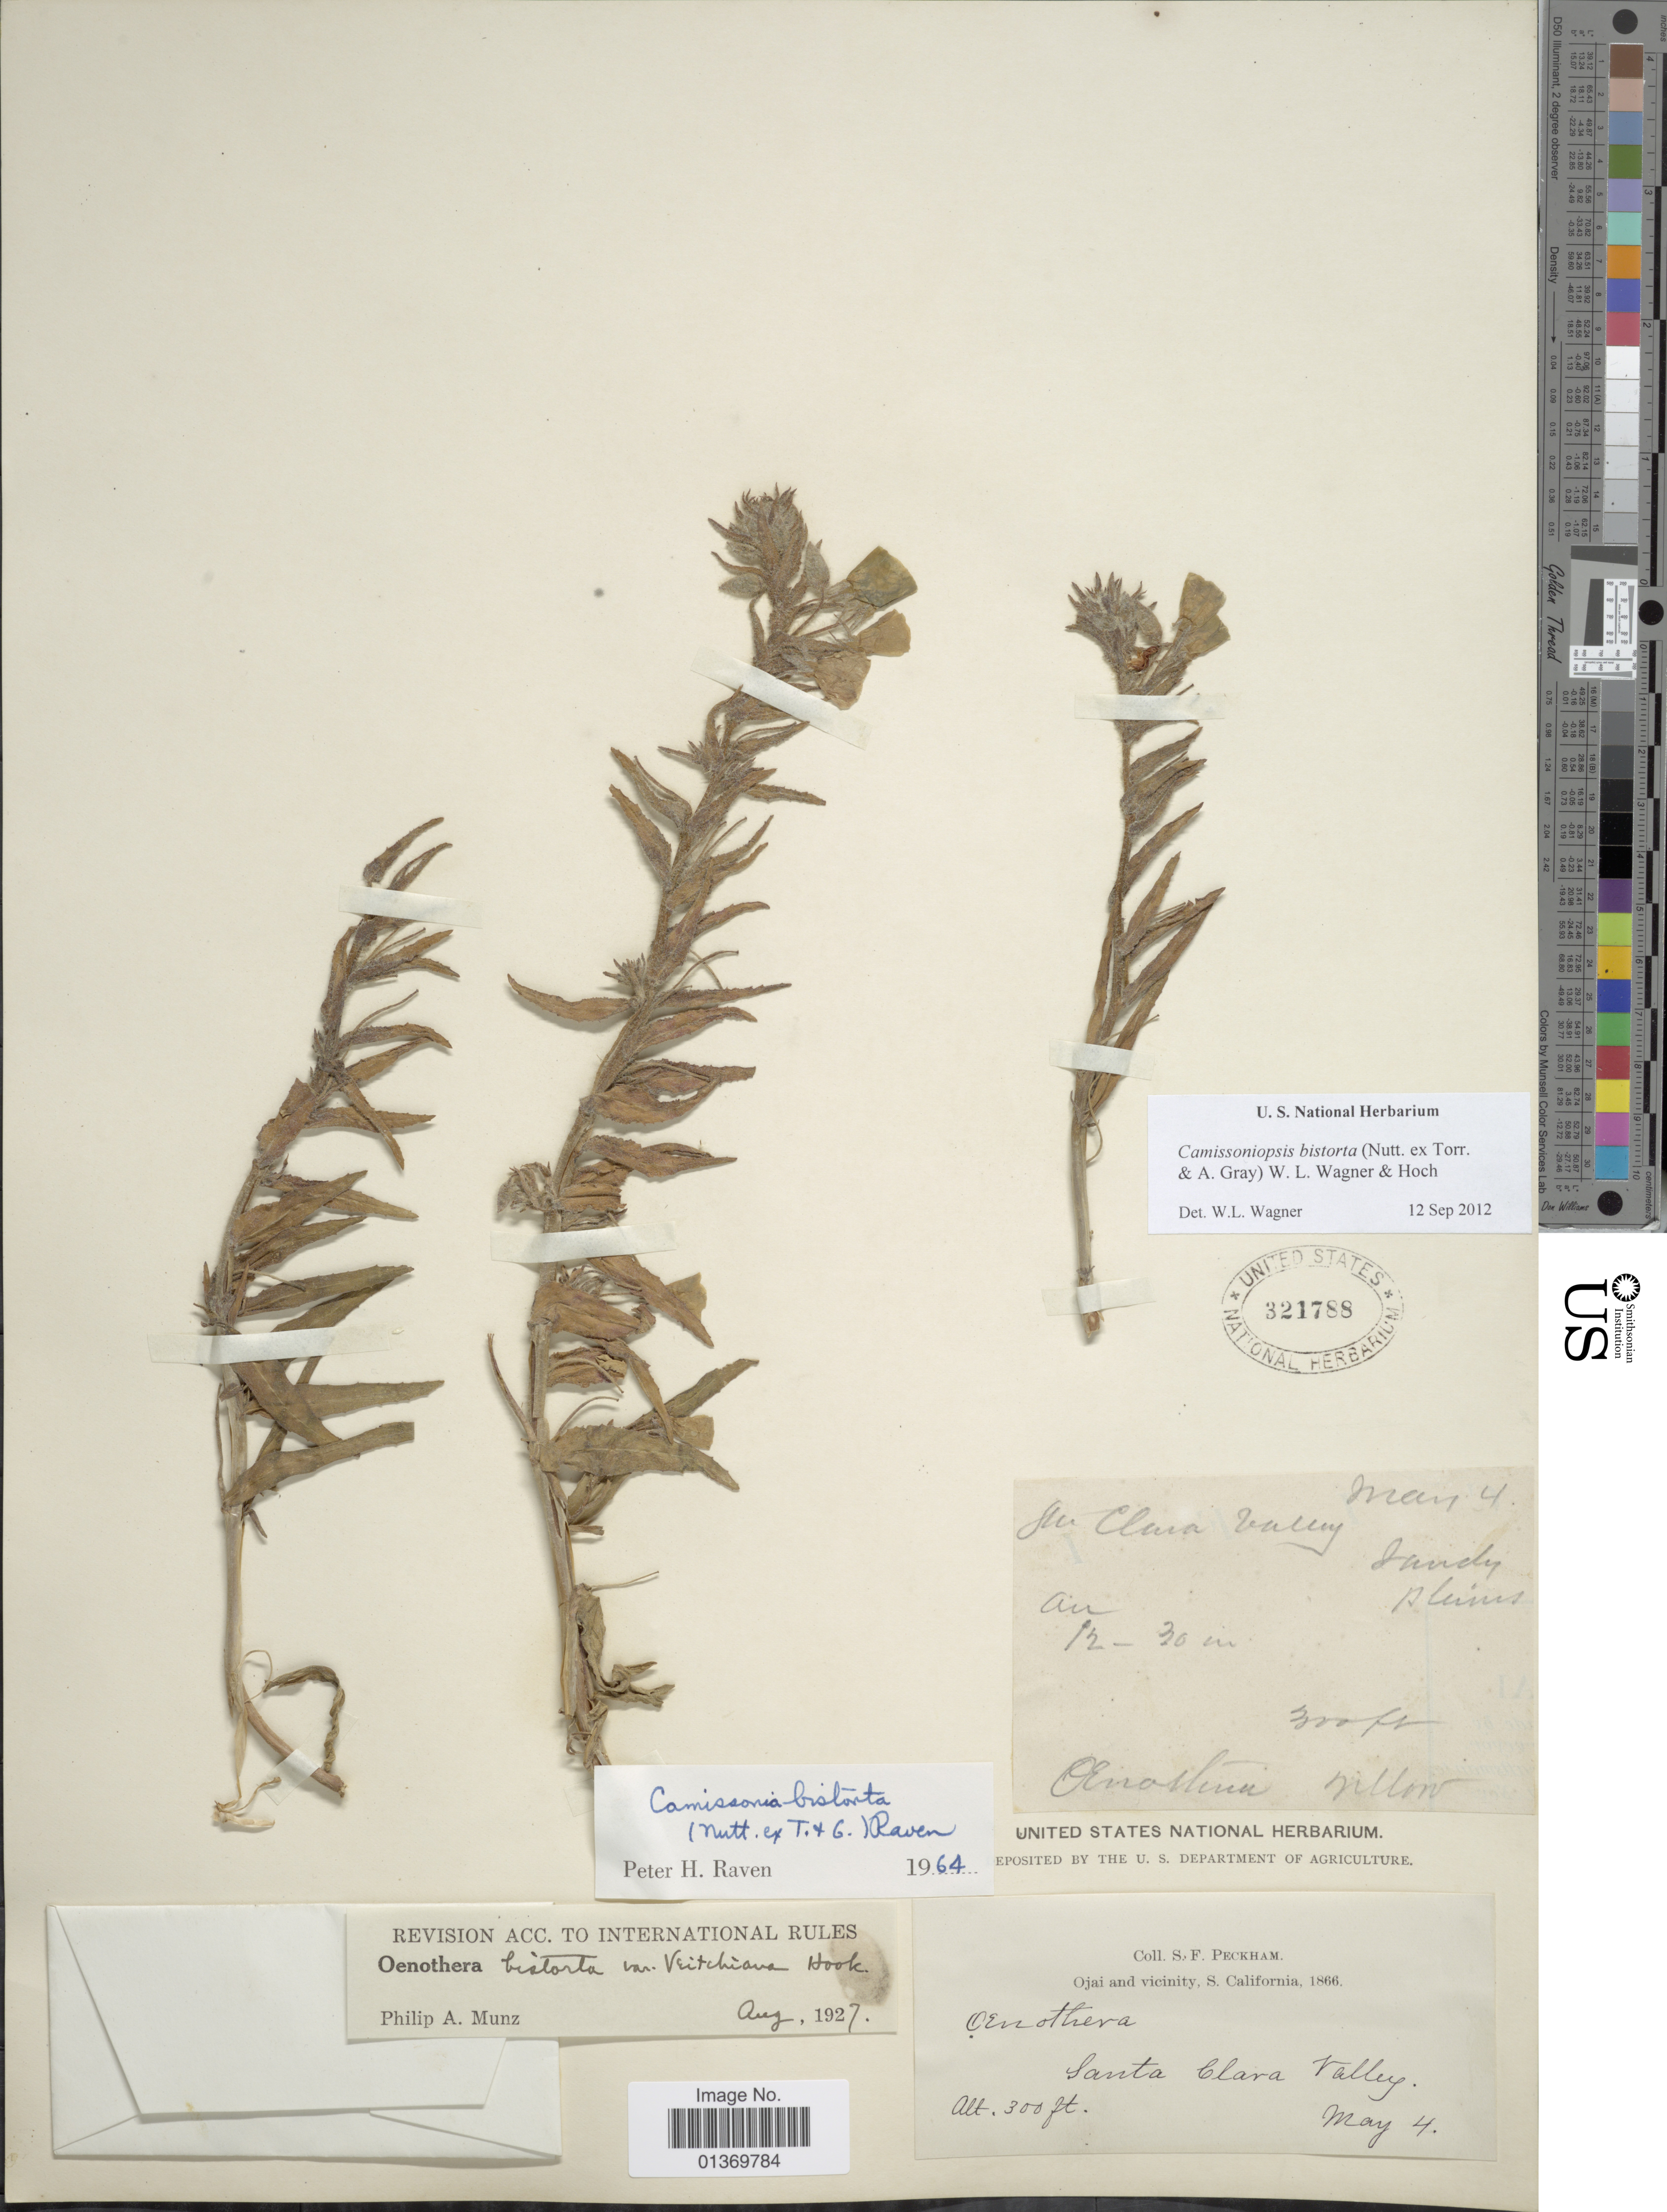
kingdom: Plantae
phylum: Tracheophyta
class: Magnoliopsida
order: Myrtales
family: Onagraceae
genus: Camissoniopsis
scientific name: Camissoniopsis bistorta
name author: (Nutt. ex Torr. & A. Gray) W.L. Wagner & Hoch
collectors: S. Peckham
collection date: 1866-05-04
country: United States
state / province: California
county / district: Ventura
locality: Ojai and vicinity, Santa Clara Valley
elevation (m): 914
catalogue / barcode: US 321788